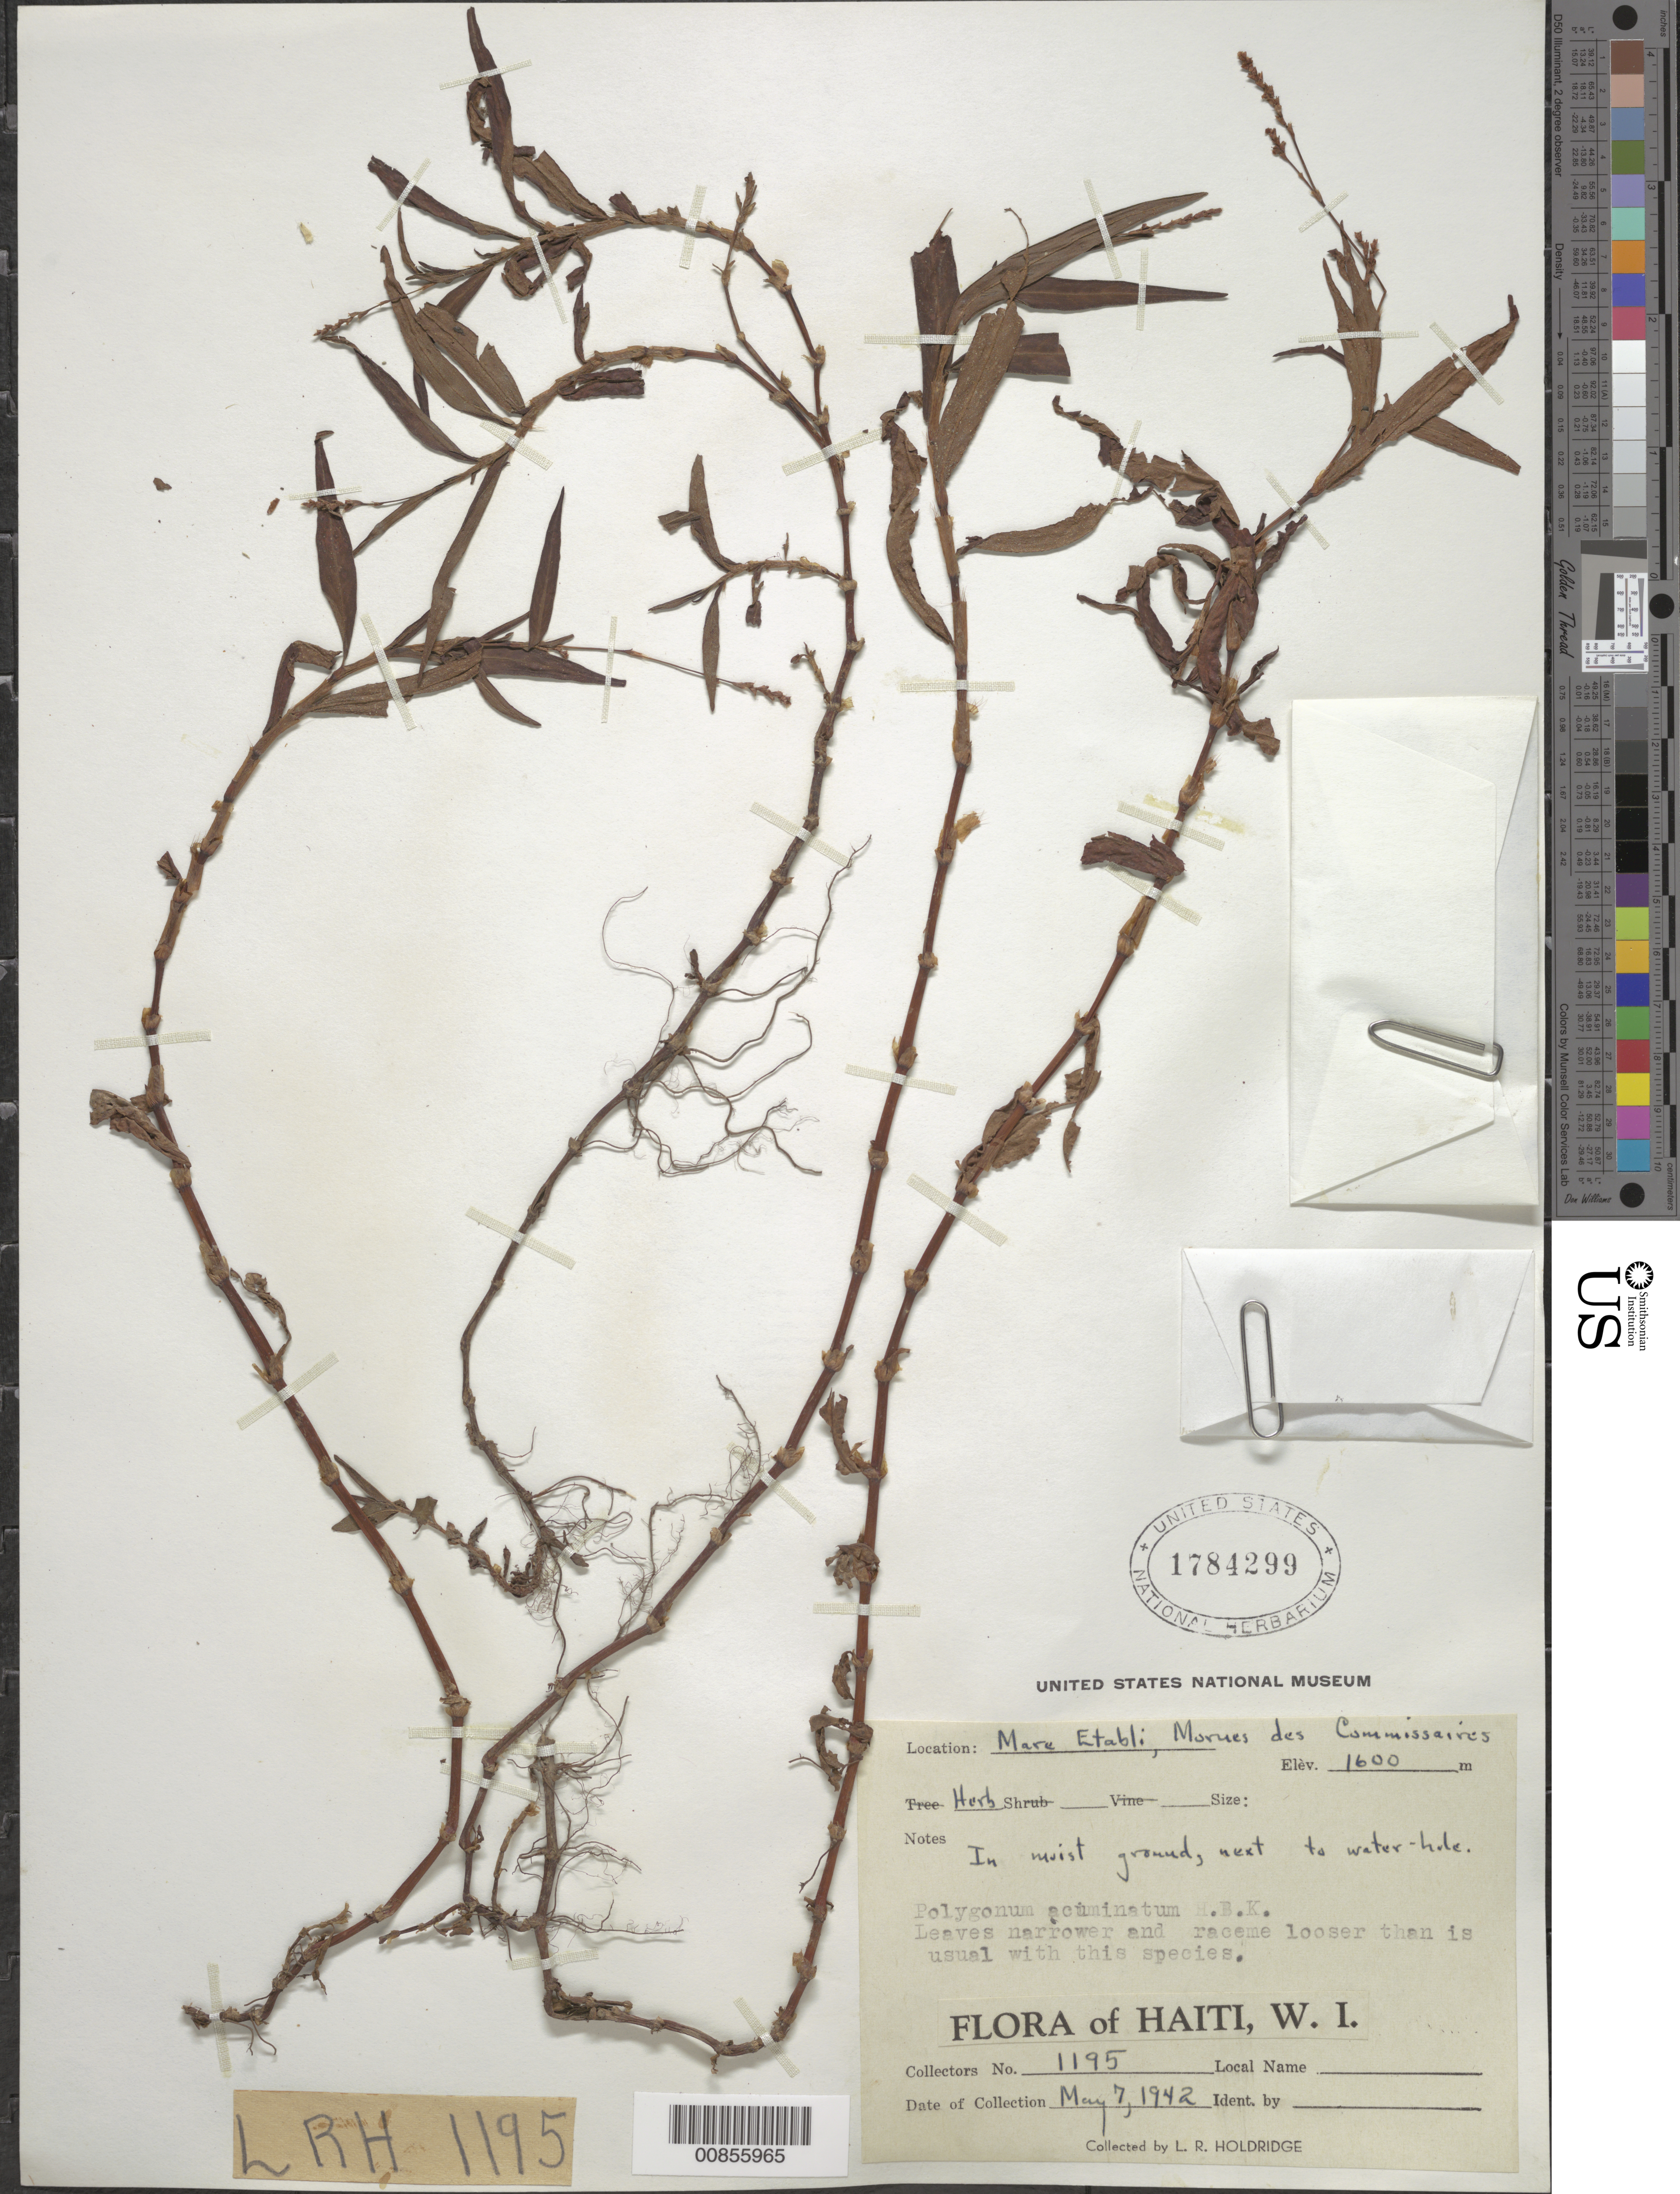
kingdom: Plantae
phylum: Tracheophyta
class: Magnoliopsida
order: Caryophyllales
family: Polygonaceae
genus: Polygonum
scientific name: Polygonum acuminatum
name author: Kunth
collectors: L. Holdridge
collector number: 1195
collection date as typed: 07 May 1942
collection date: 1942-05-07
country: Haiti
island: Hispaniola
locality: Mare Etabli, Mornes des Commissaires.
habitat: In moist ground, next to wather-hole.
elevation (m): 1600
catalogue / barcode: US 1784299